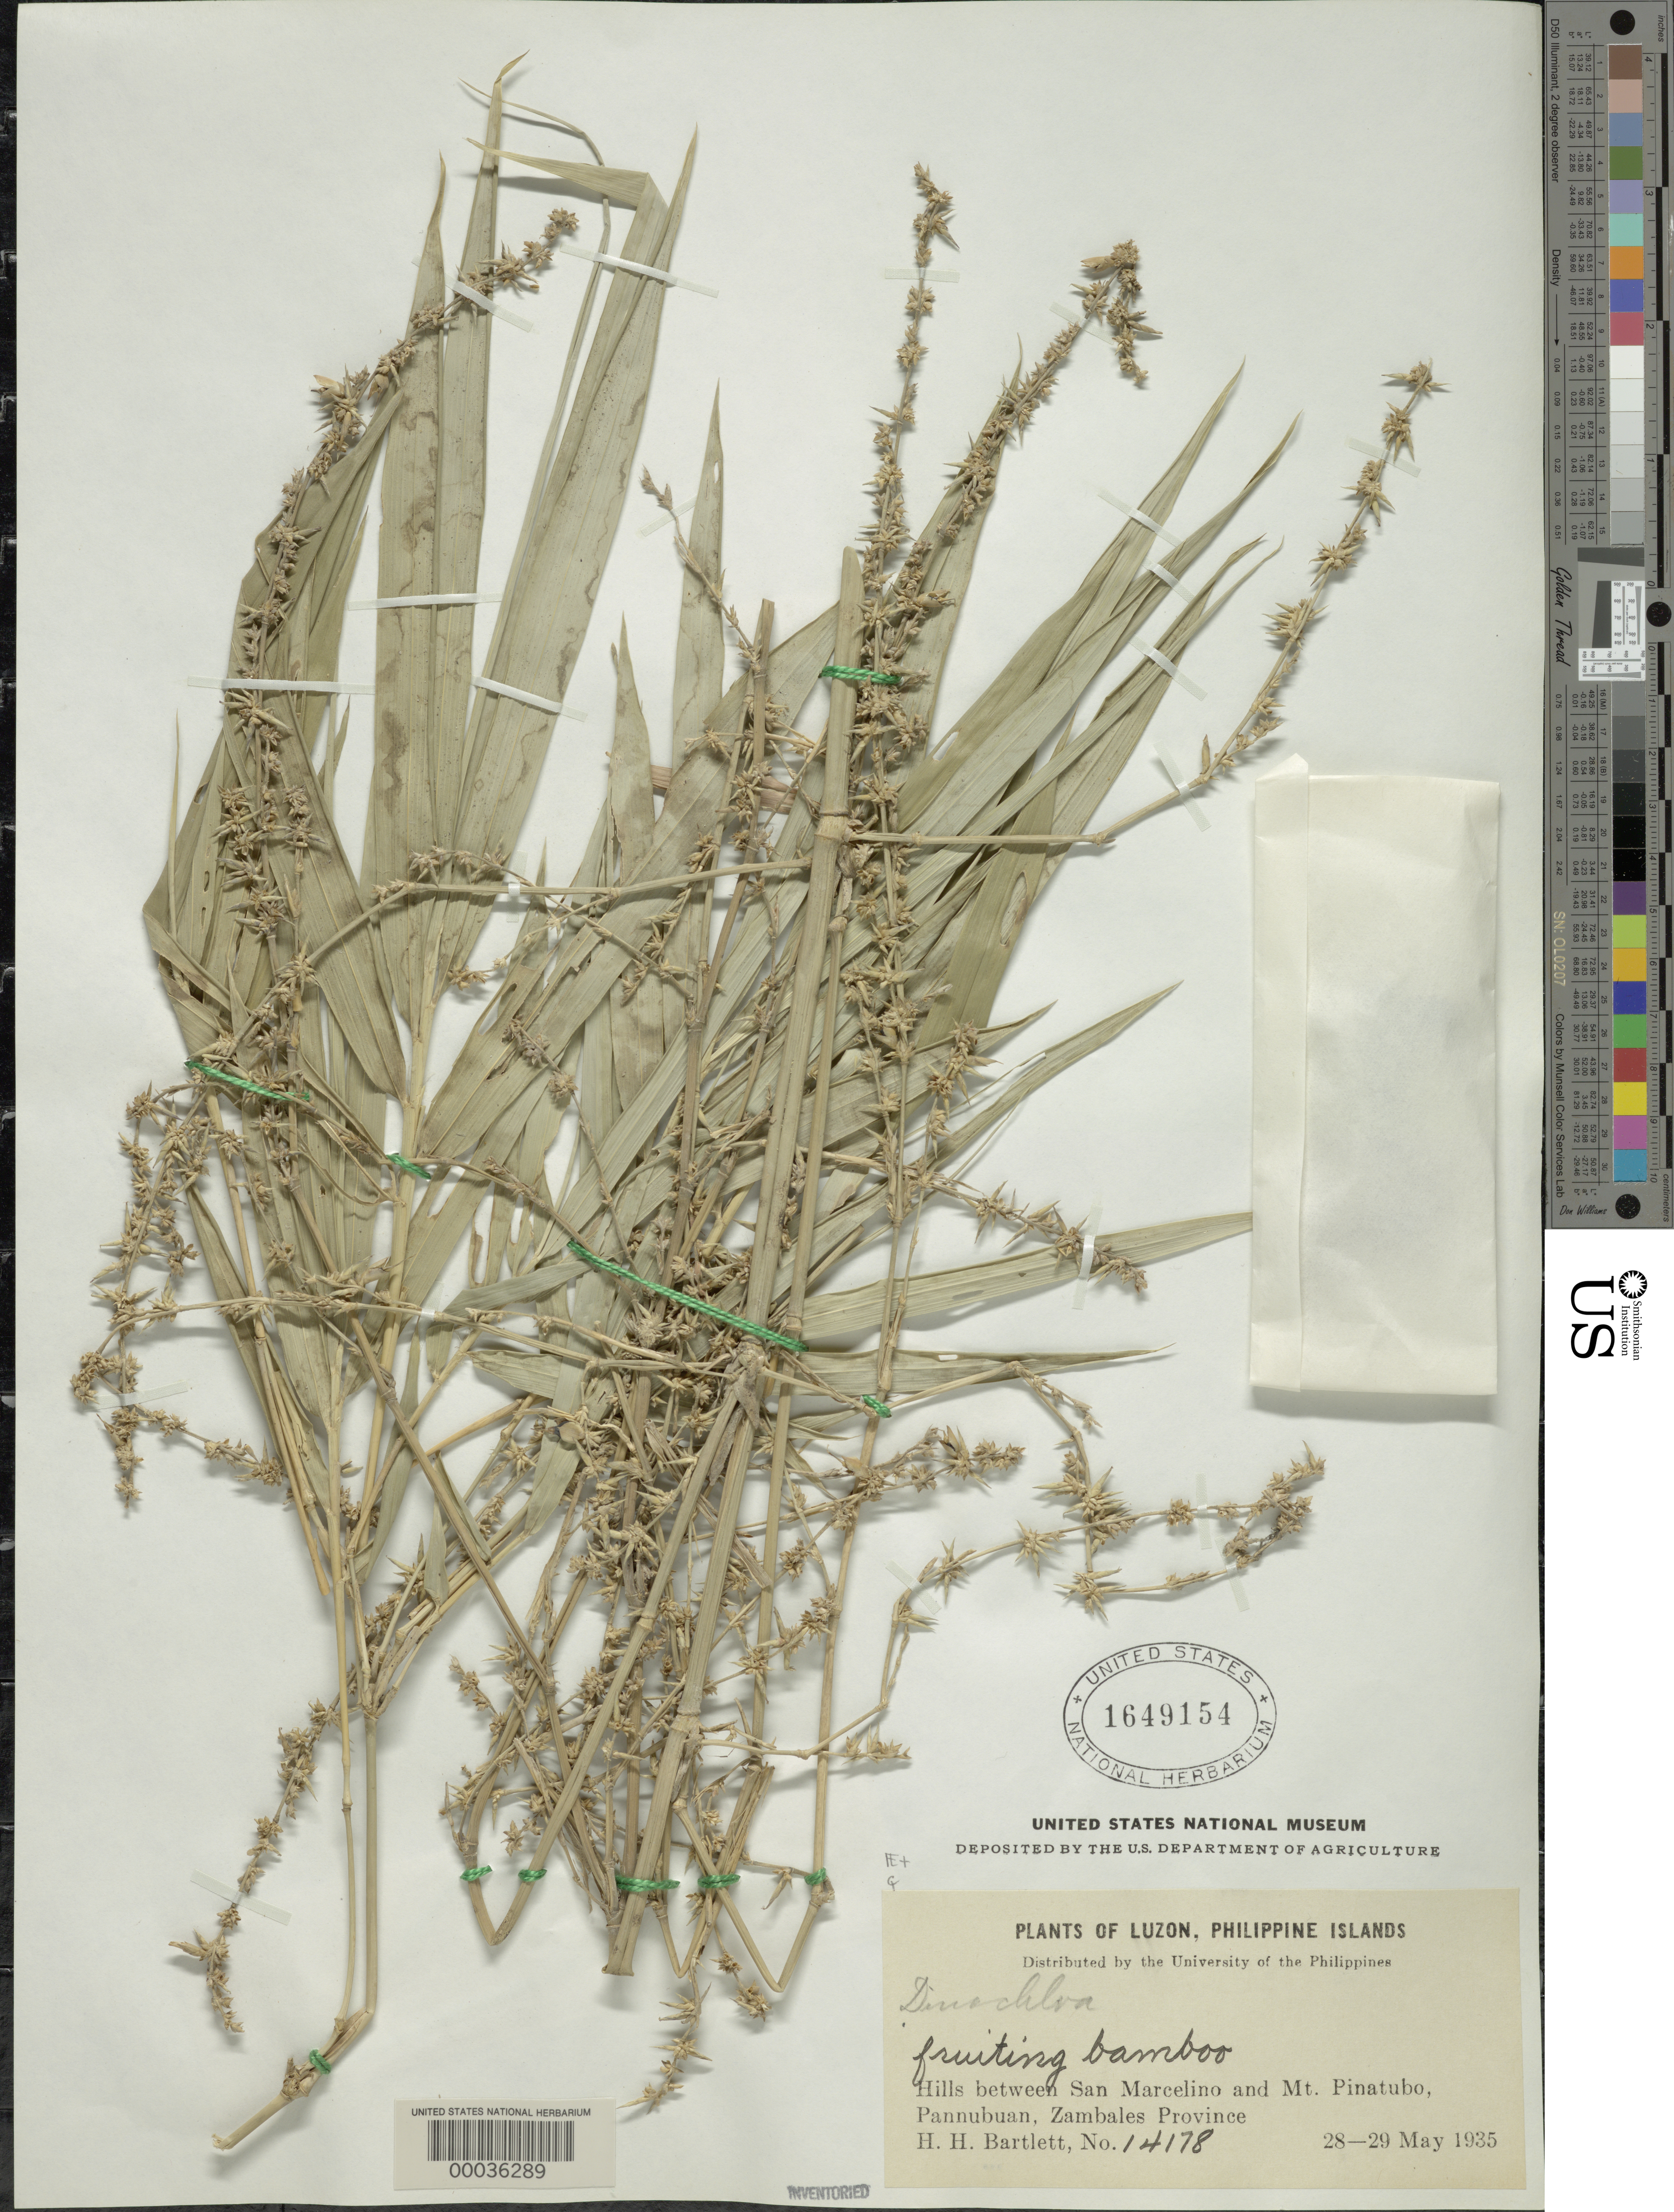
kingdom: Plantae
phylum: Tracheophyta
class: Liliopsida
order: Poales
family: Poaceae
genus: Dinochloa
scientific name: Dinochloa sp.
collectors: H. H. Bartlett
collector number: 14178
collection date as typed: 28 May 1935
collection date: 1935-05-28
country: Philippines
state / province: Central Luzon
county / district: Zambales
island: Luzon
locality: Pannubuan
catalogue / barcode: US 1649154